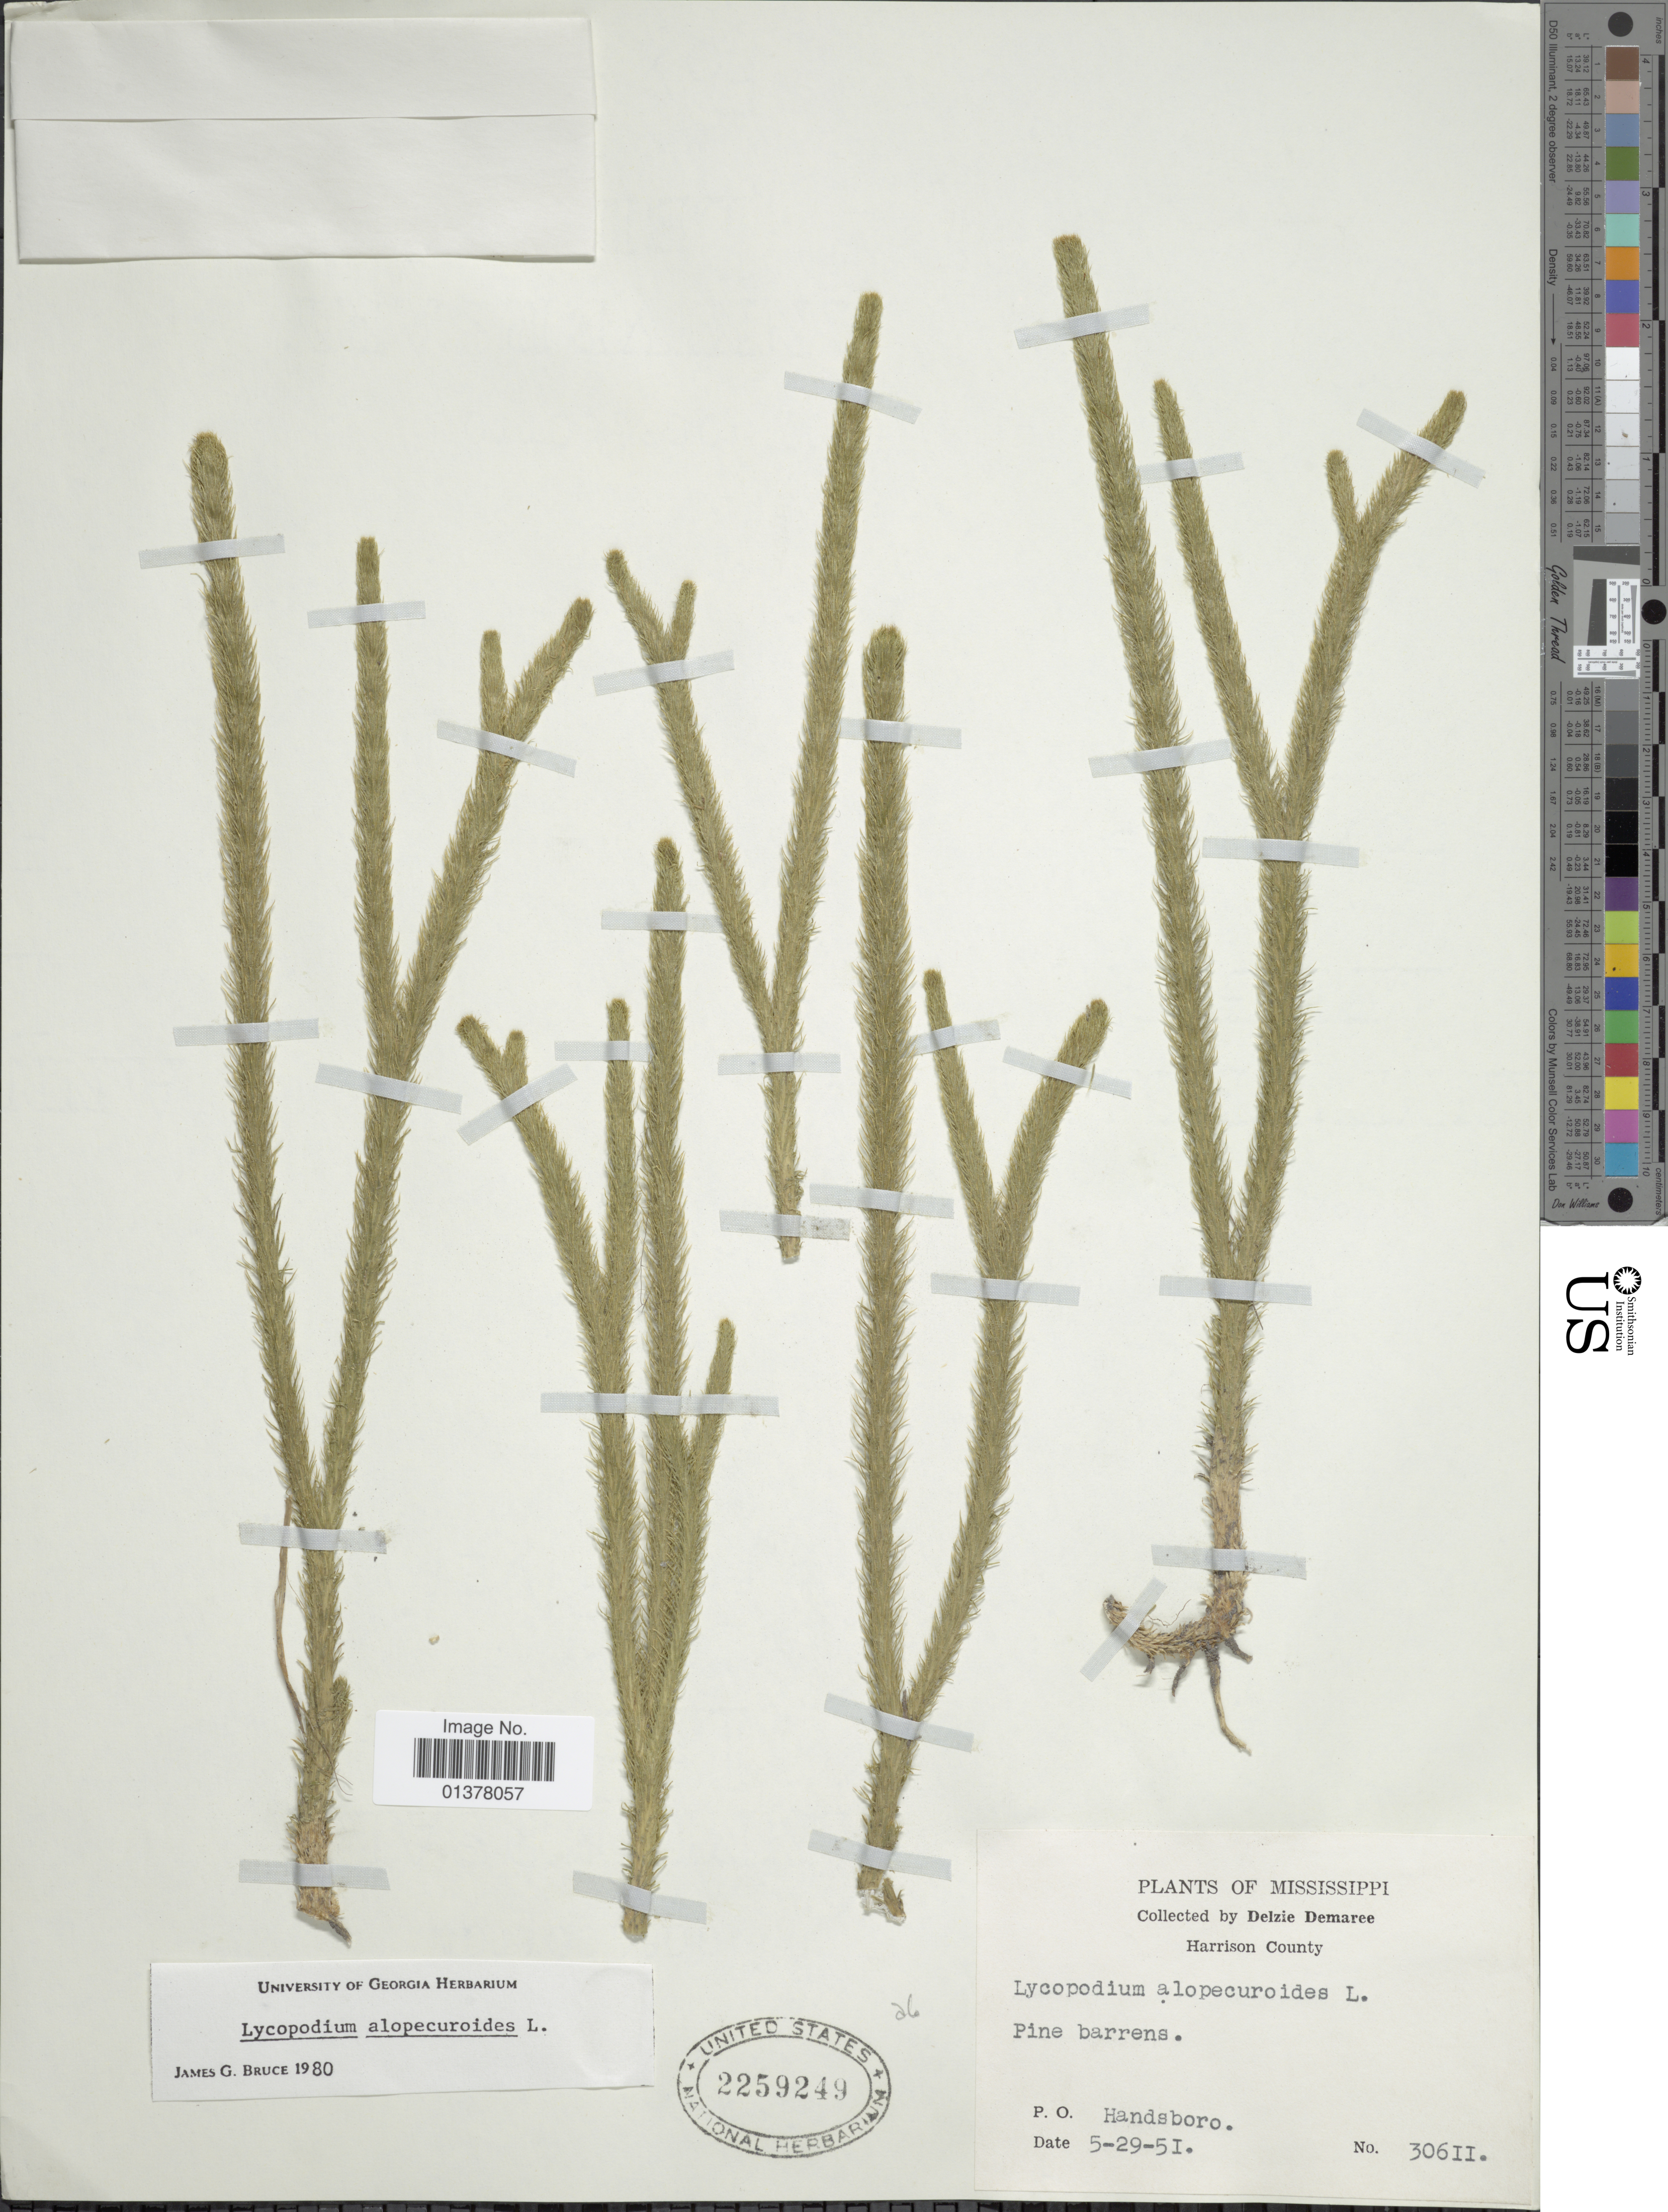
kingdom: Plantae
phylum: Tracheophyta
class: Lycopodiopsida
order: Lycopodiales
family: Lycopodiaceae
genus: Lycopodiella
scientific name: Lycopodiella alopecuroides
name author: (L.) Cranfill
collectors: D. Demaree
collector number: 30611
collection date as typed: Transcribed d/m/y: 29/5/51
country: United States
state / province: Mississippi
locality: Harrison County, P.O. Handsboro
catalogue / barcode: US 2259249